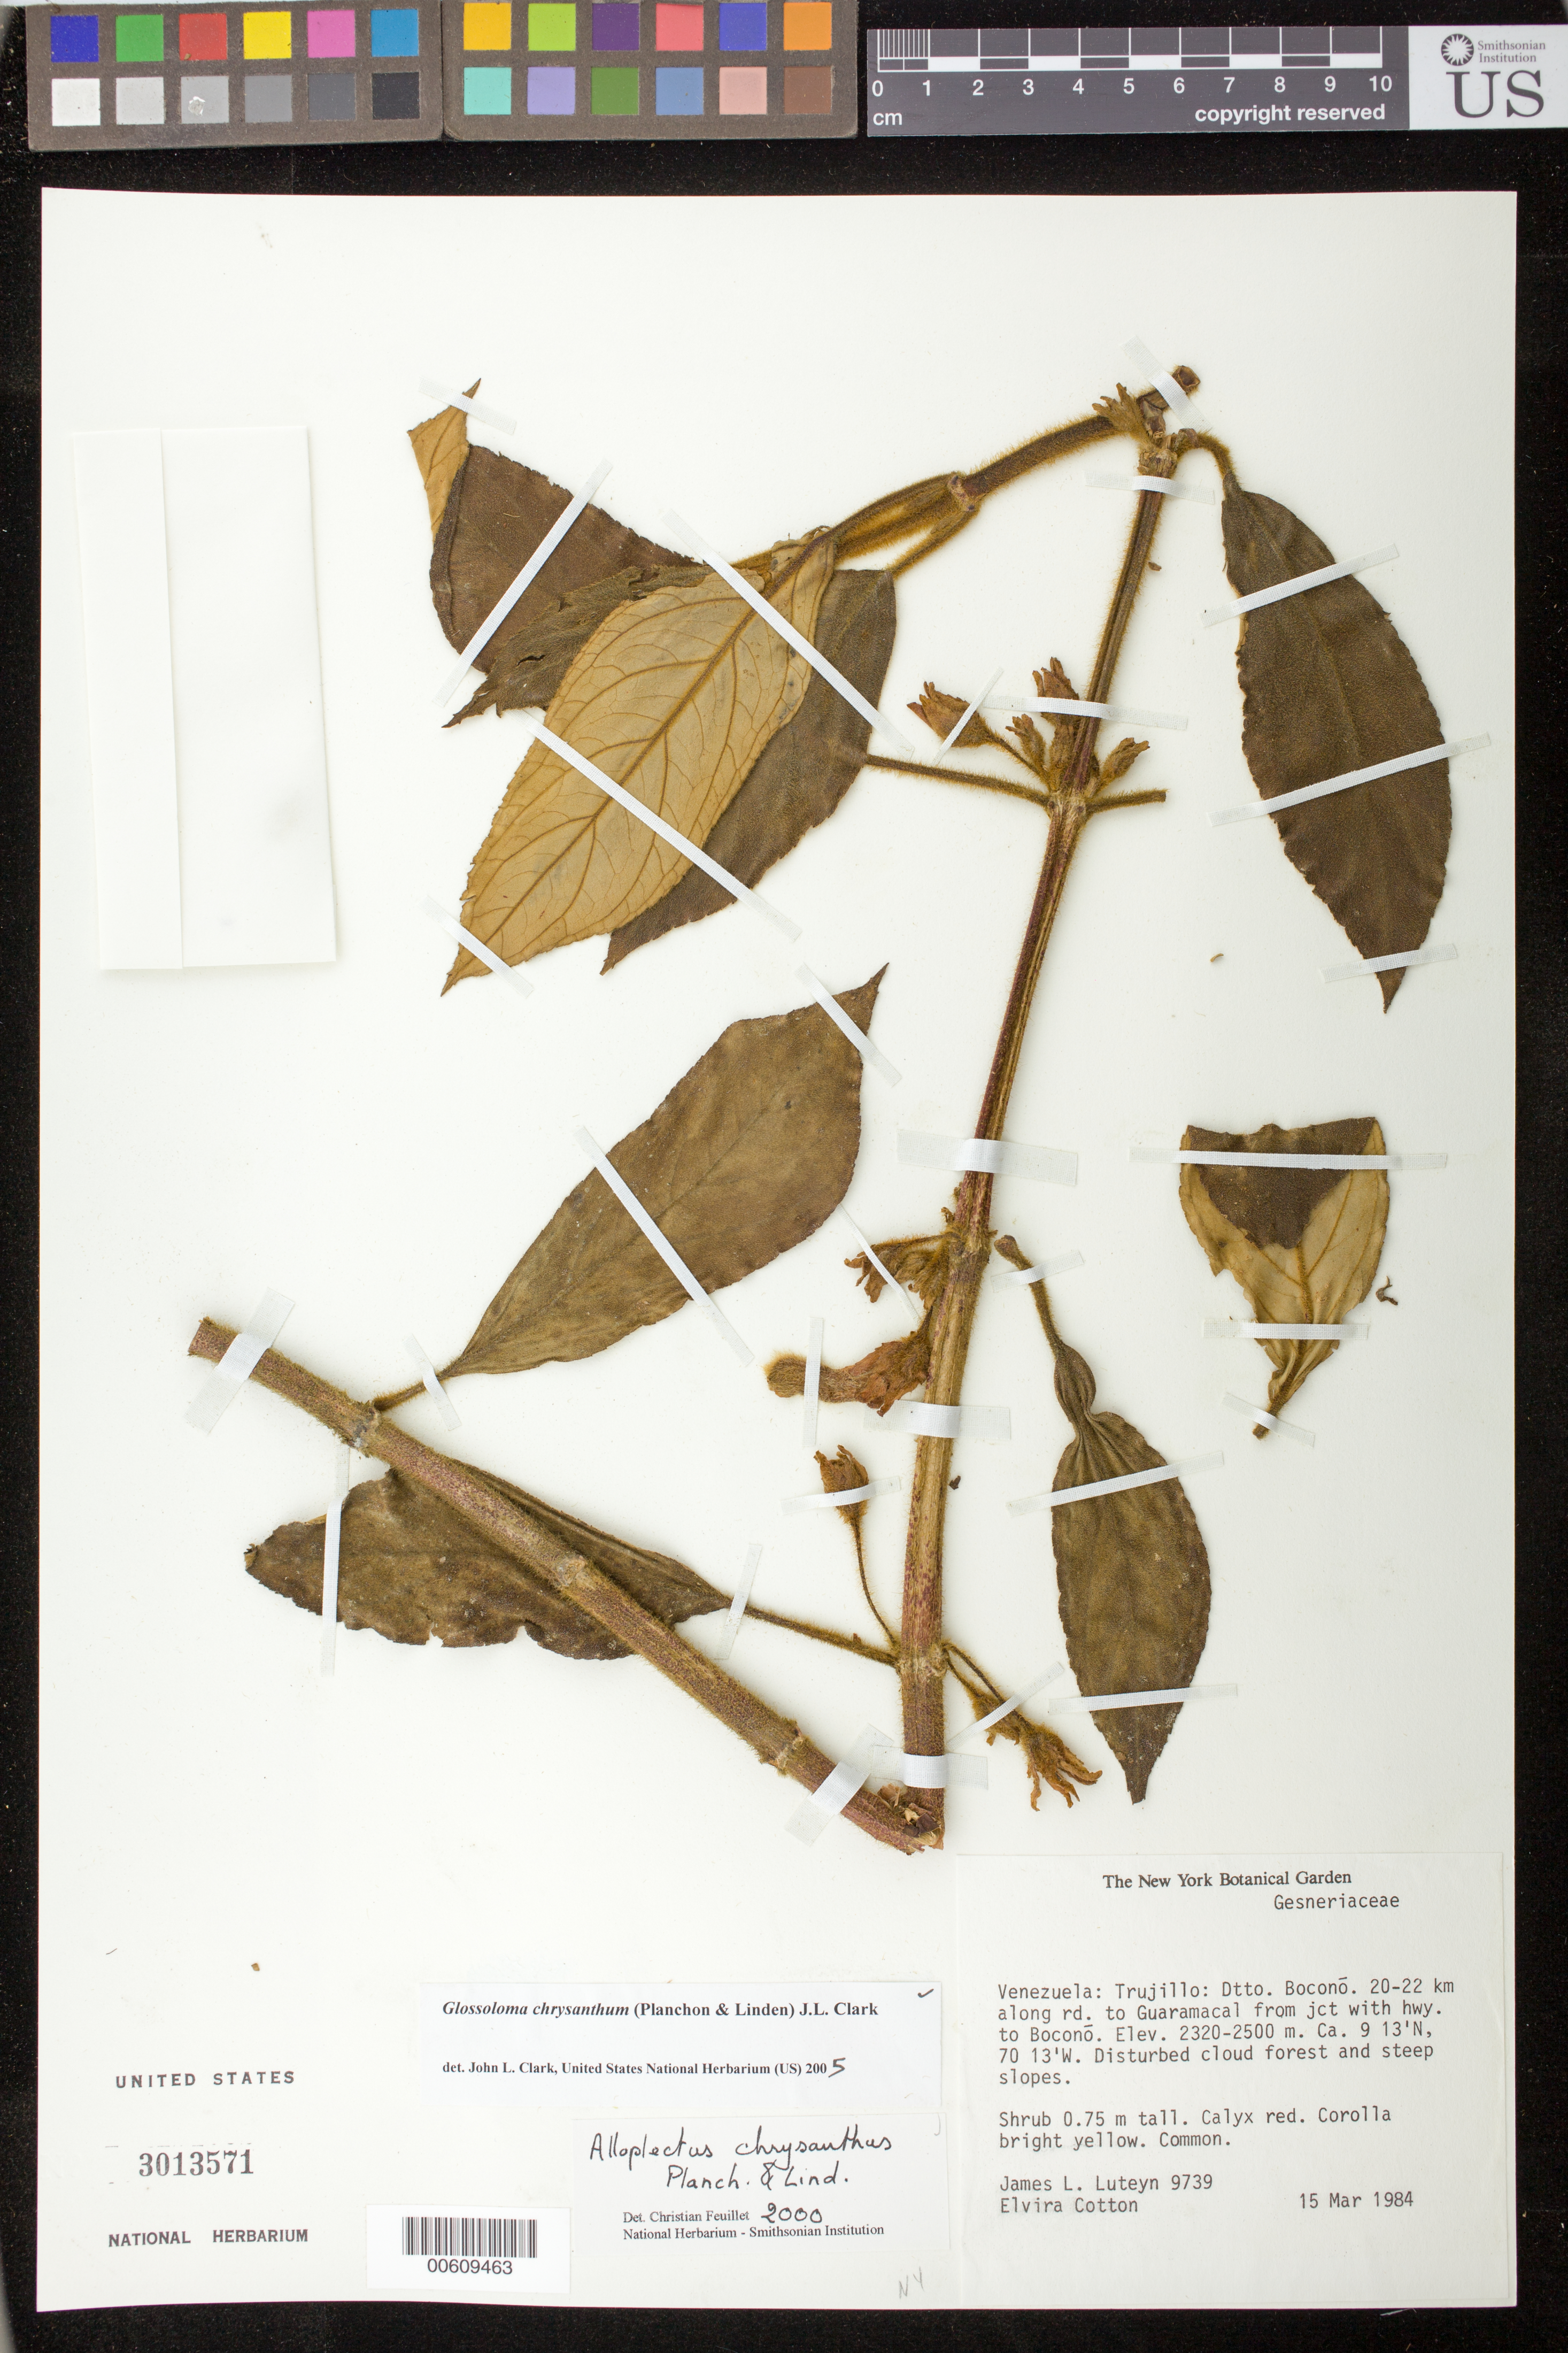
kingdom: Plantae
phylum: Tracheophyta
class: Magnoliopsida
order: Lamiales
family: Gesneriaceae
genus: Glossoloma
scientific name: Glossoloma chrysanthum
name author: (Planch. & Linden) J.L. Clark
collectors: J. L. Luteyn & E. Cotton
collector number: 9739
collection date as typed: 15 Mar 1984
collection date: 1984-03-15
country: Venezuela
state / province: Trujillo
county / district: Boconó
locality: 20-22 km along road to Guaramacal from jct with hwy to Boconó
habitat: Disturbed cloud forest and steep slopes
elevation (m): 2320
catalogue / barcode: US 3013571